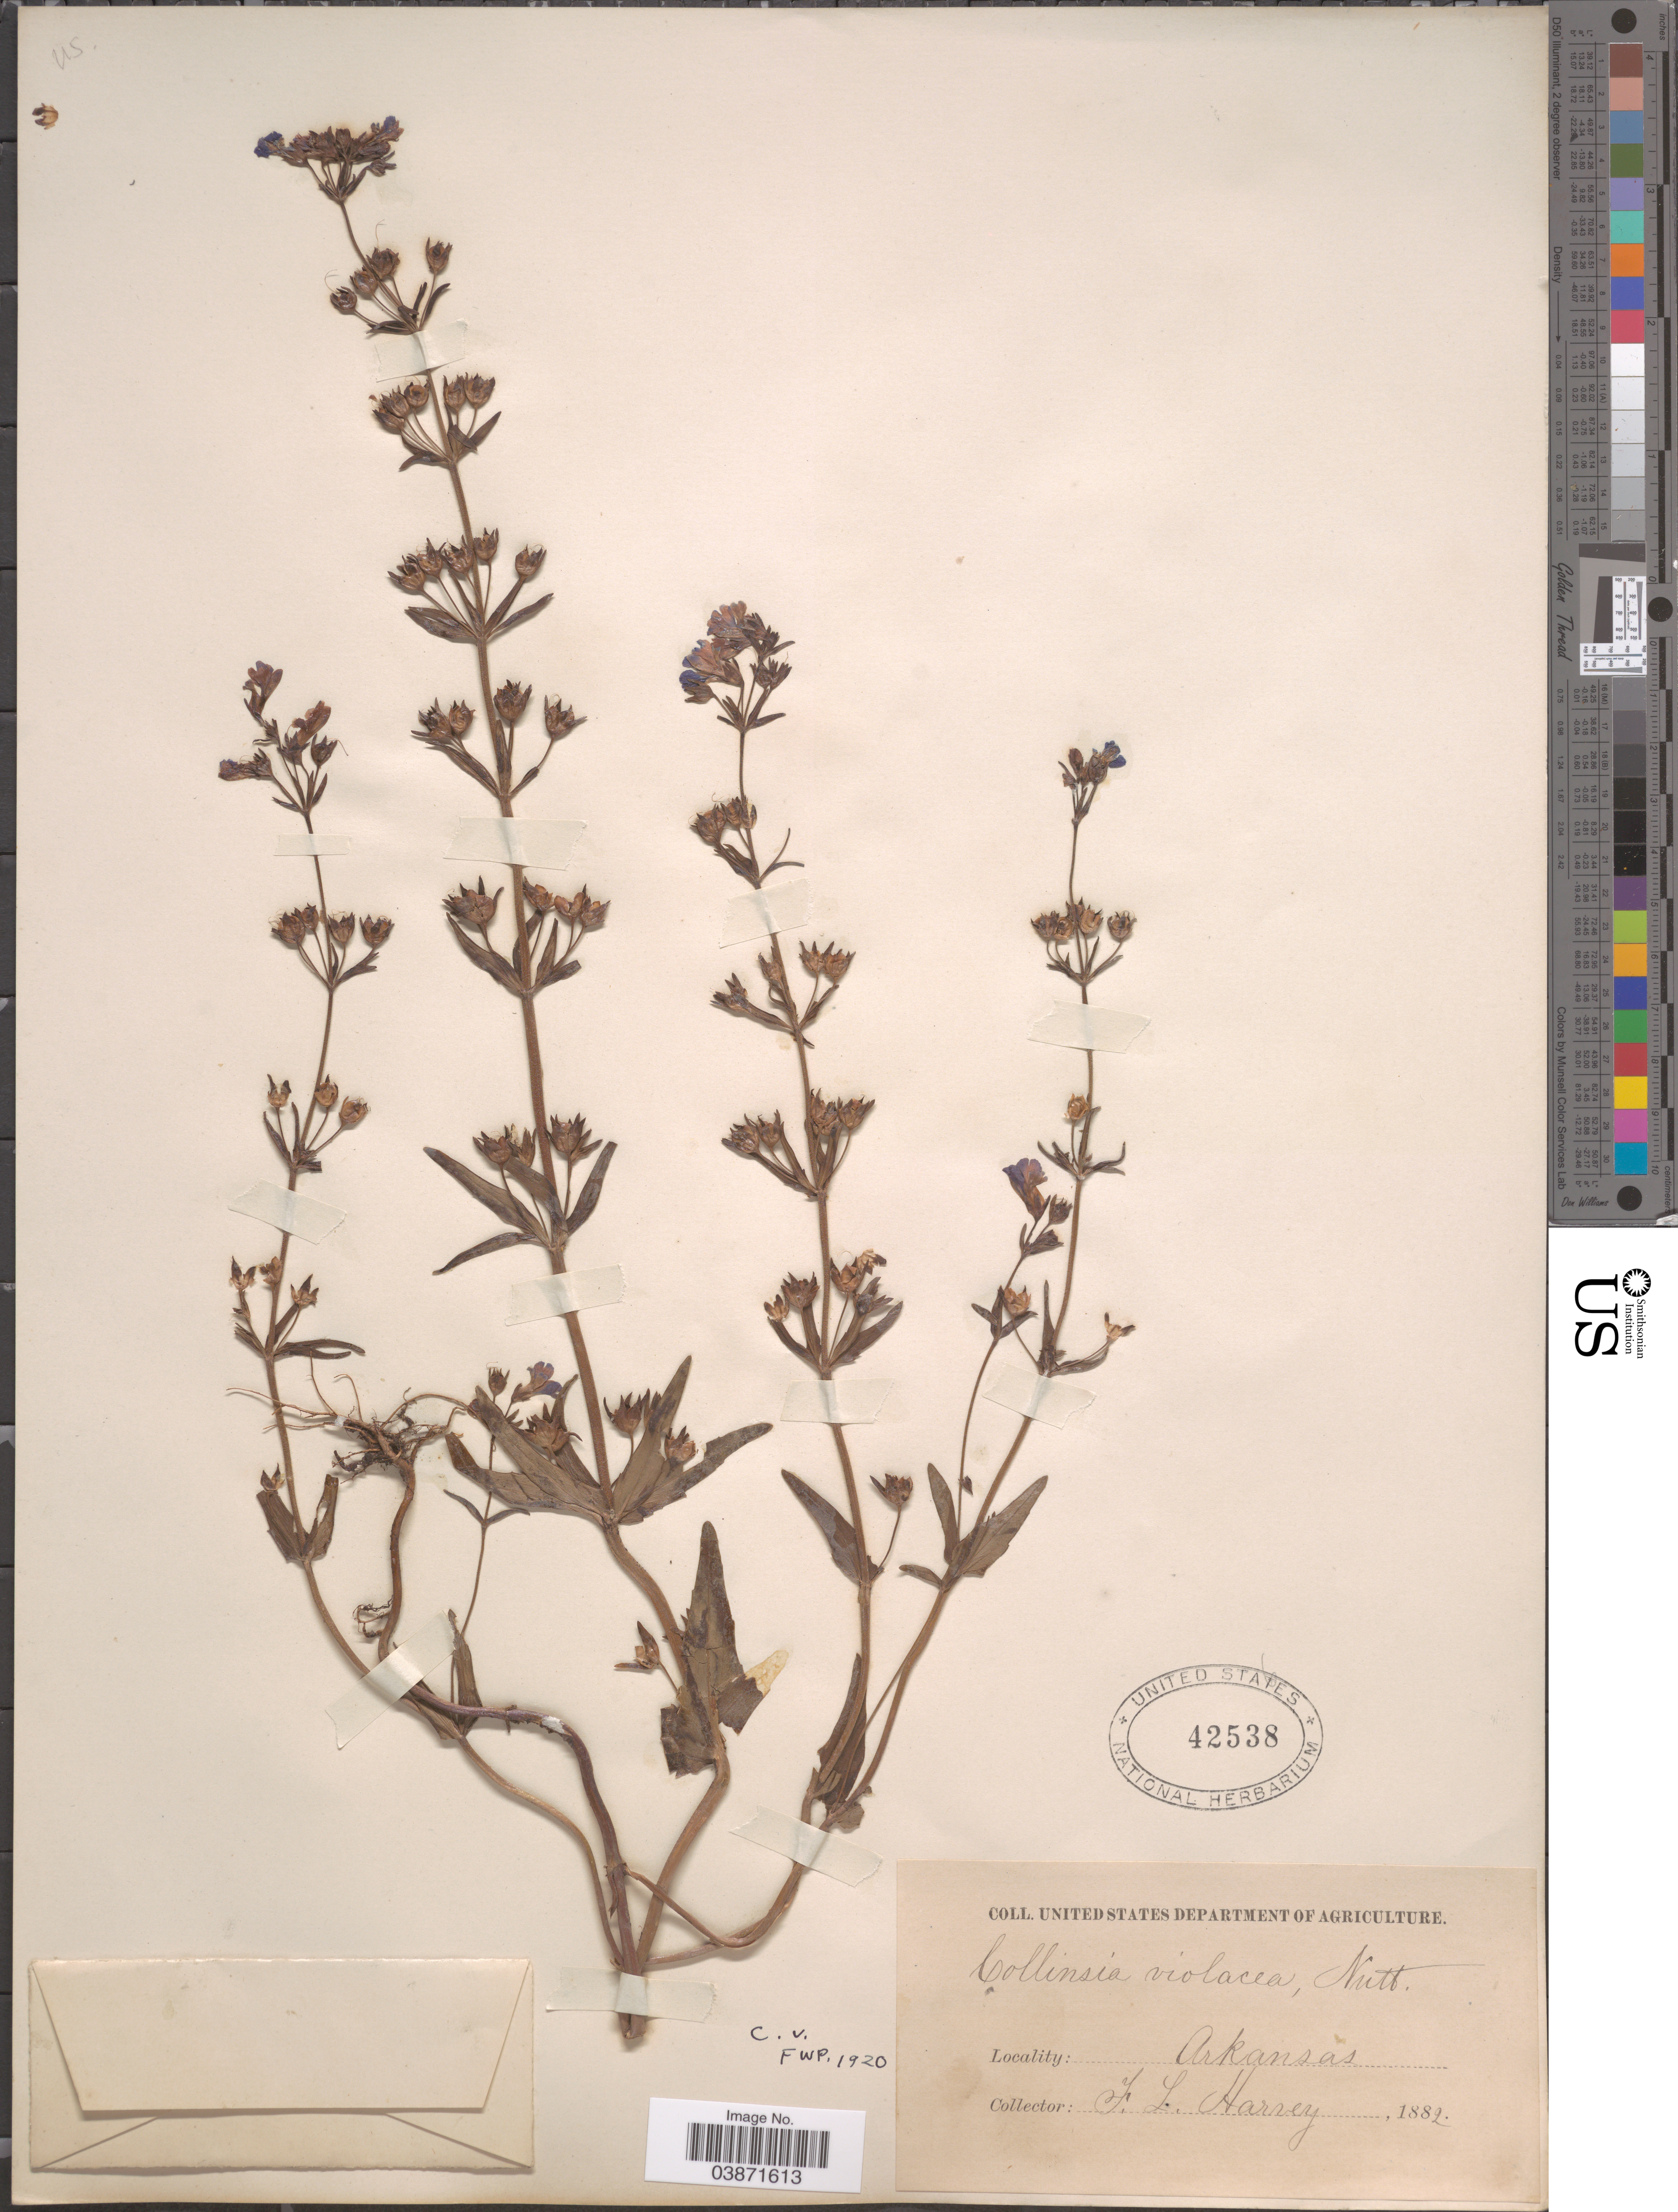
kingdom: Plantae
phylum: Tracheophyta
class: Magnoliopsida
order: Lamiales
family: Plantaginaceae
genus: Collinsia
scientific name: Collinsia violacea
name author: Nutt.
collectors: F. L. Harvey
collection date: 1882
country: United States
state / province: Arkansas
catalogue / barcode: US 42538